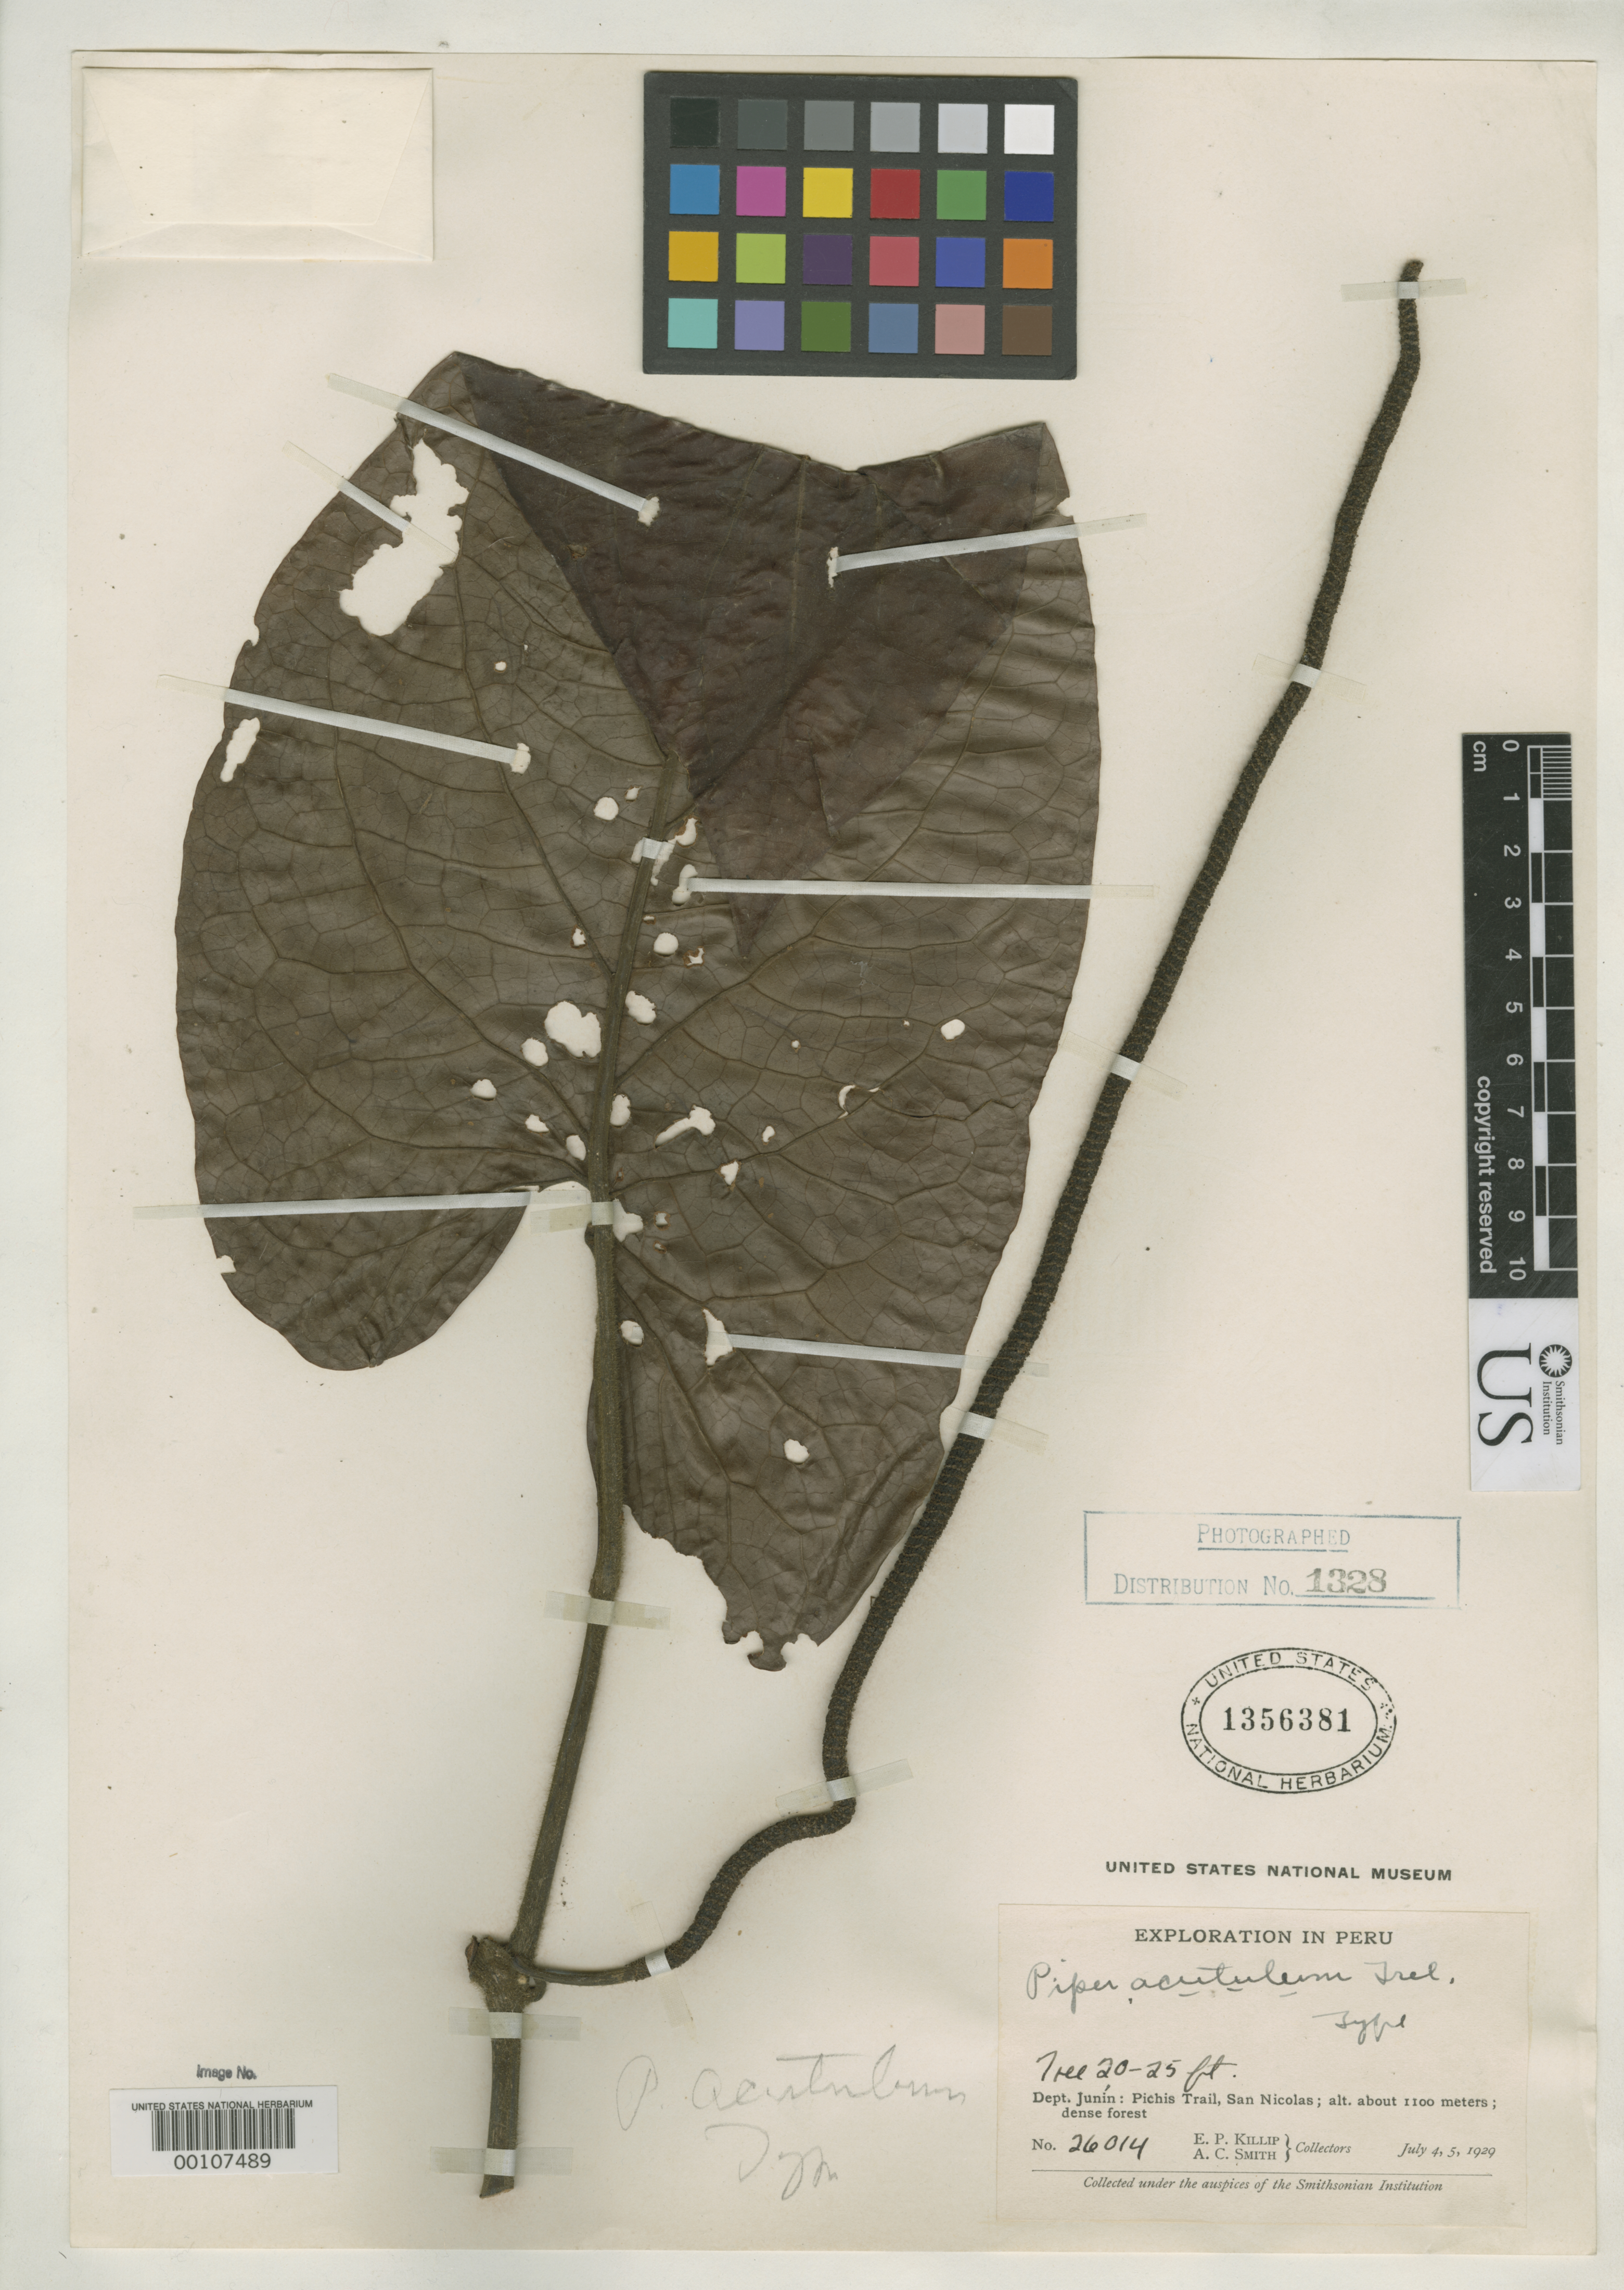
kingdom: Plantae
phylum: Tracheophyta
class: Magnoliopsida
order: Piperales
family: Piperaceae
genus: Piper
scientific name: Piper acutulum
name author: Trel. in J.F. Macbr.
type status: Holotype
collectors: E. P. Killip & A. C. Smith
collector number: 26014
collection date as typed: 04 Jul 1929 to 05 Jul 1929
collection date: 1929-07-04/1929-07-05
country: Peru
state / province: Junín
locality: Pichis Trail, San Nicolas.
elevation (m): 1100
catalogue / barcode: US 1356381